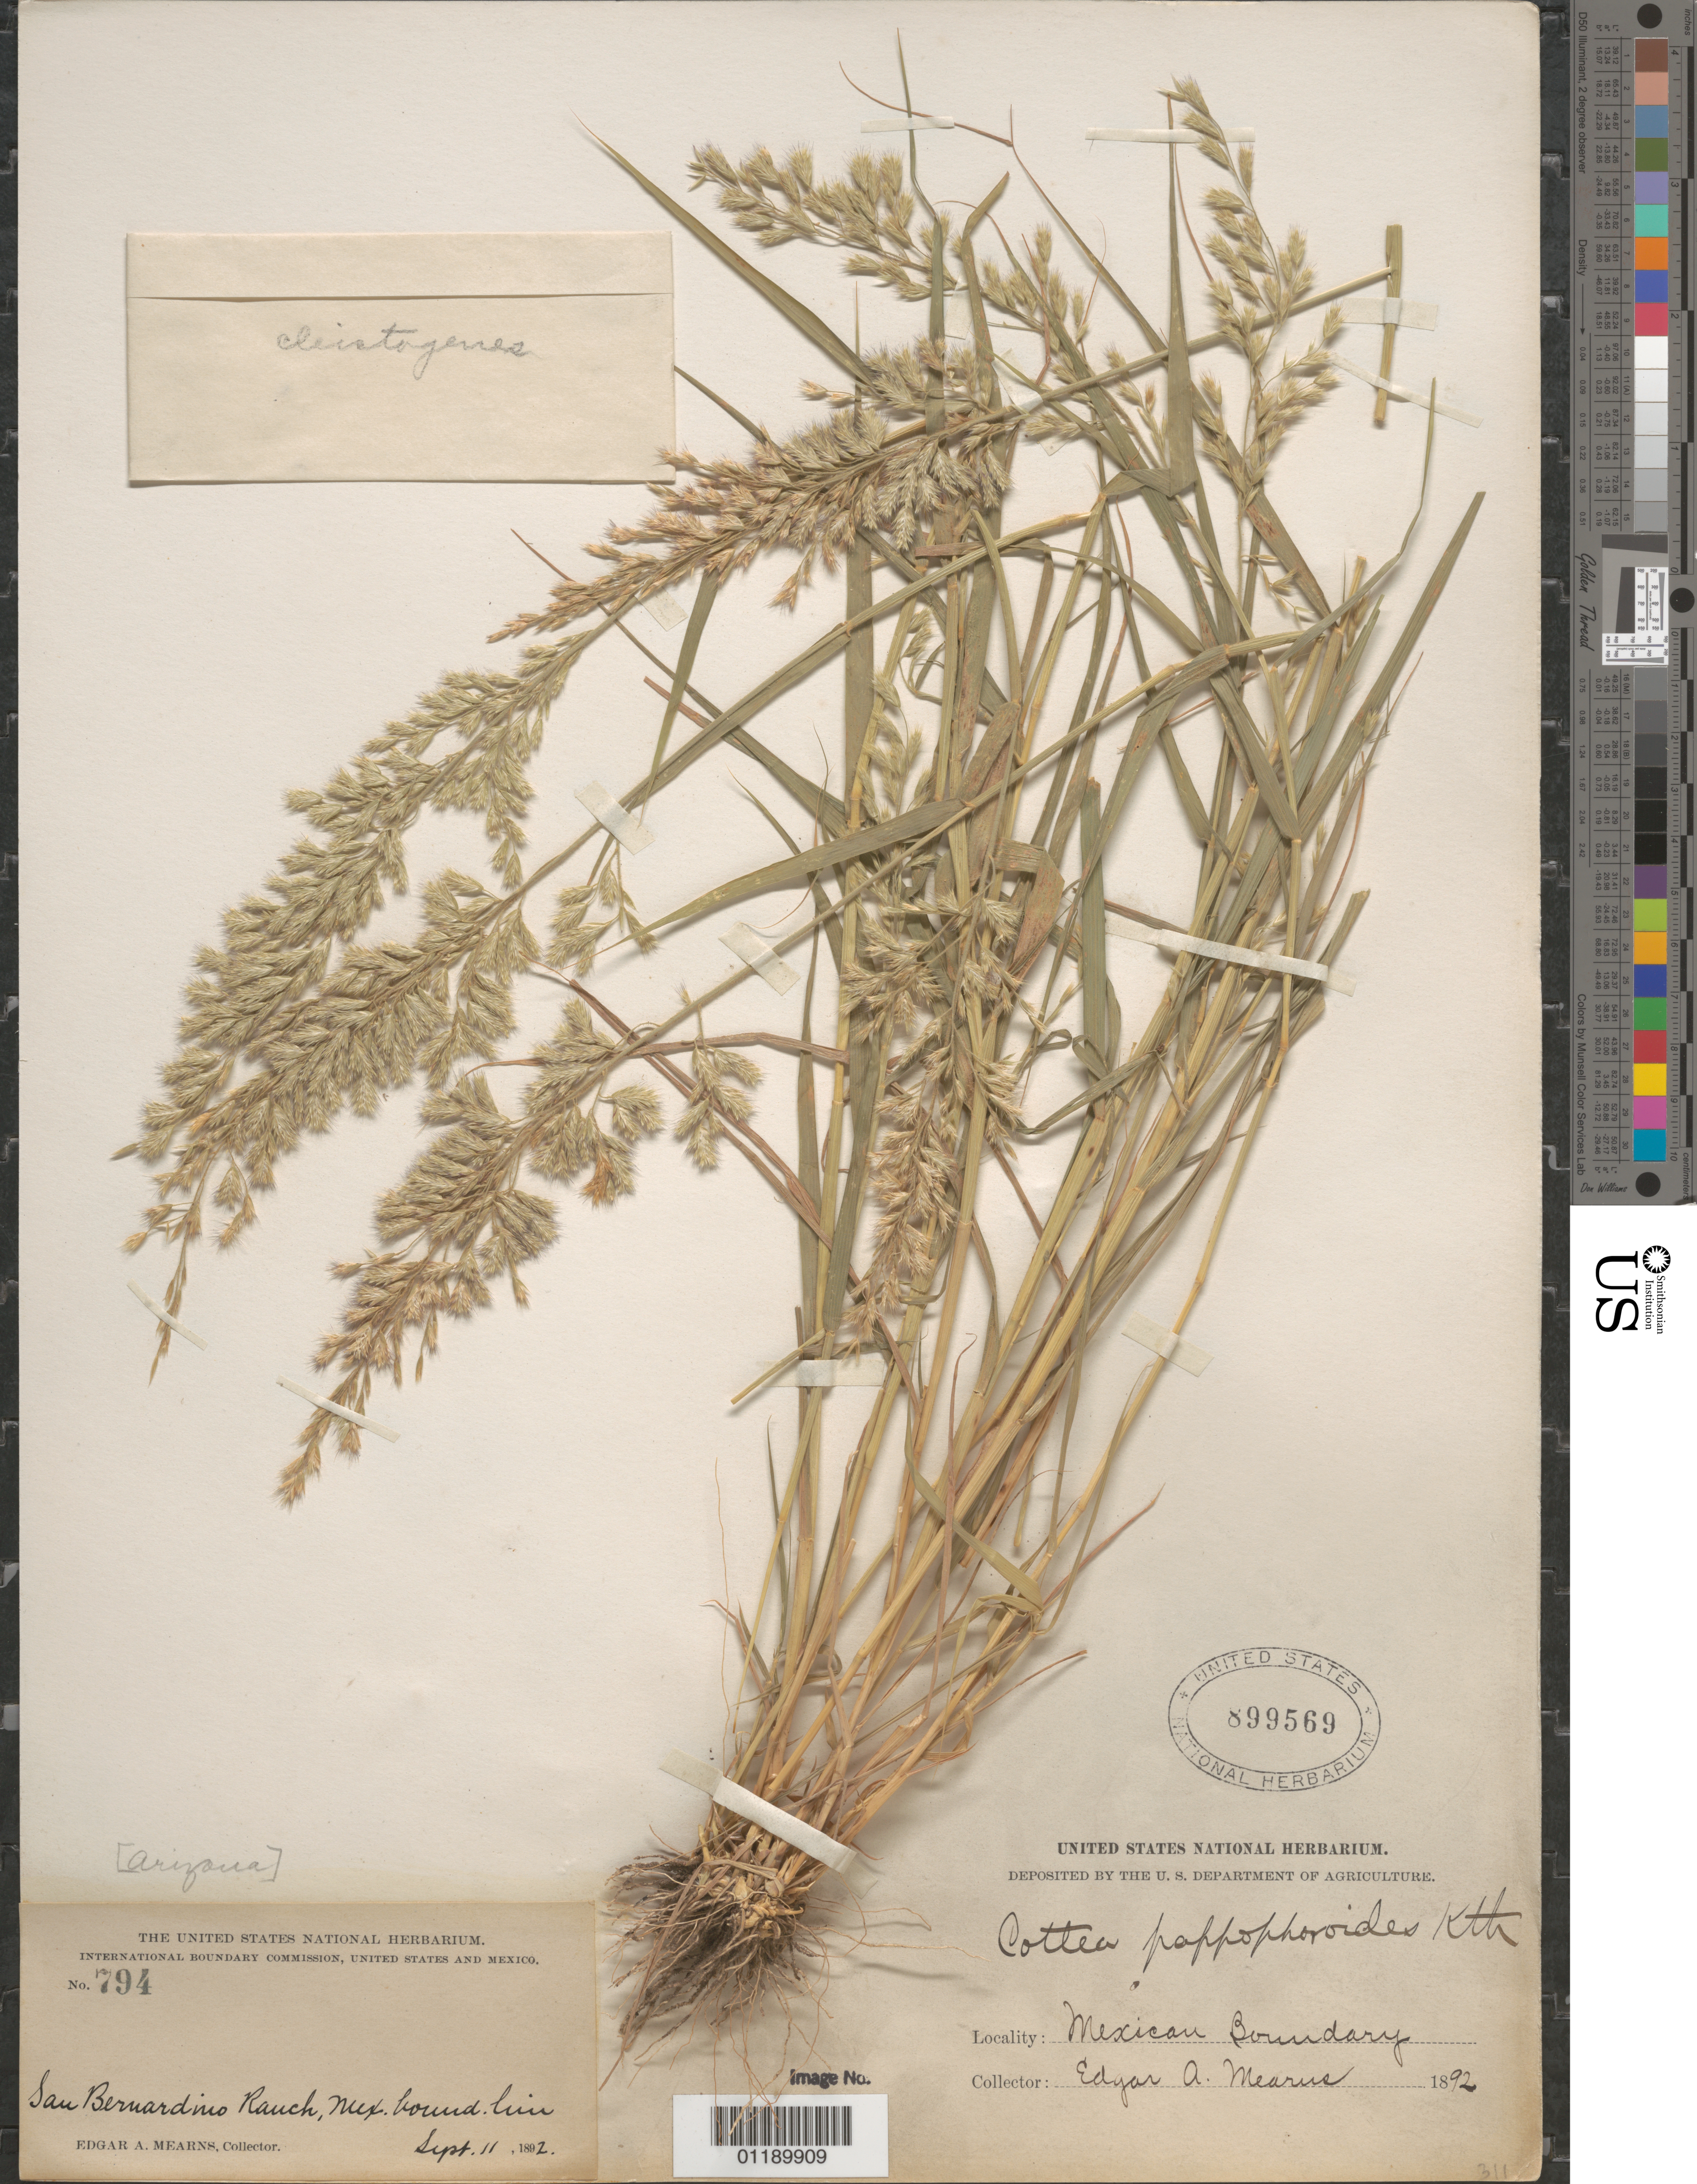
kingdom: Plantae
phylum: Tracheophyta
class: Liliopsida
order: Poales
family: Poaceae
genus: Cottea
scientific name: Cottea pappophoroides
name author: Kunth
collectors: E. A. Mearns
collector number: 794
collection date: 1892-09-11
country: United States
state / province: Arizona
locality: San Bernardino Ranch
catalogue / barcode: US 899569